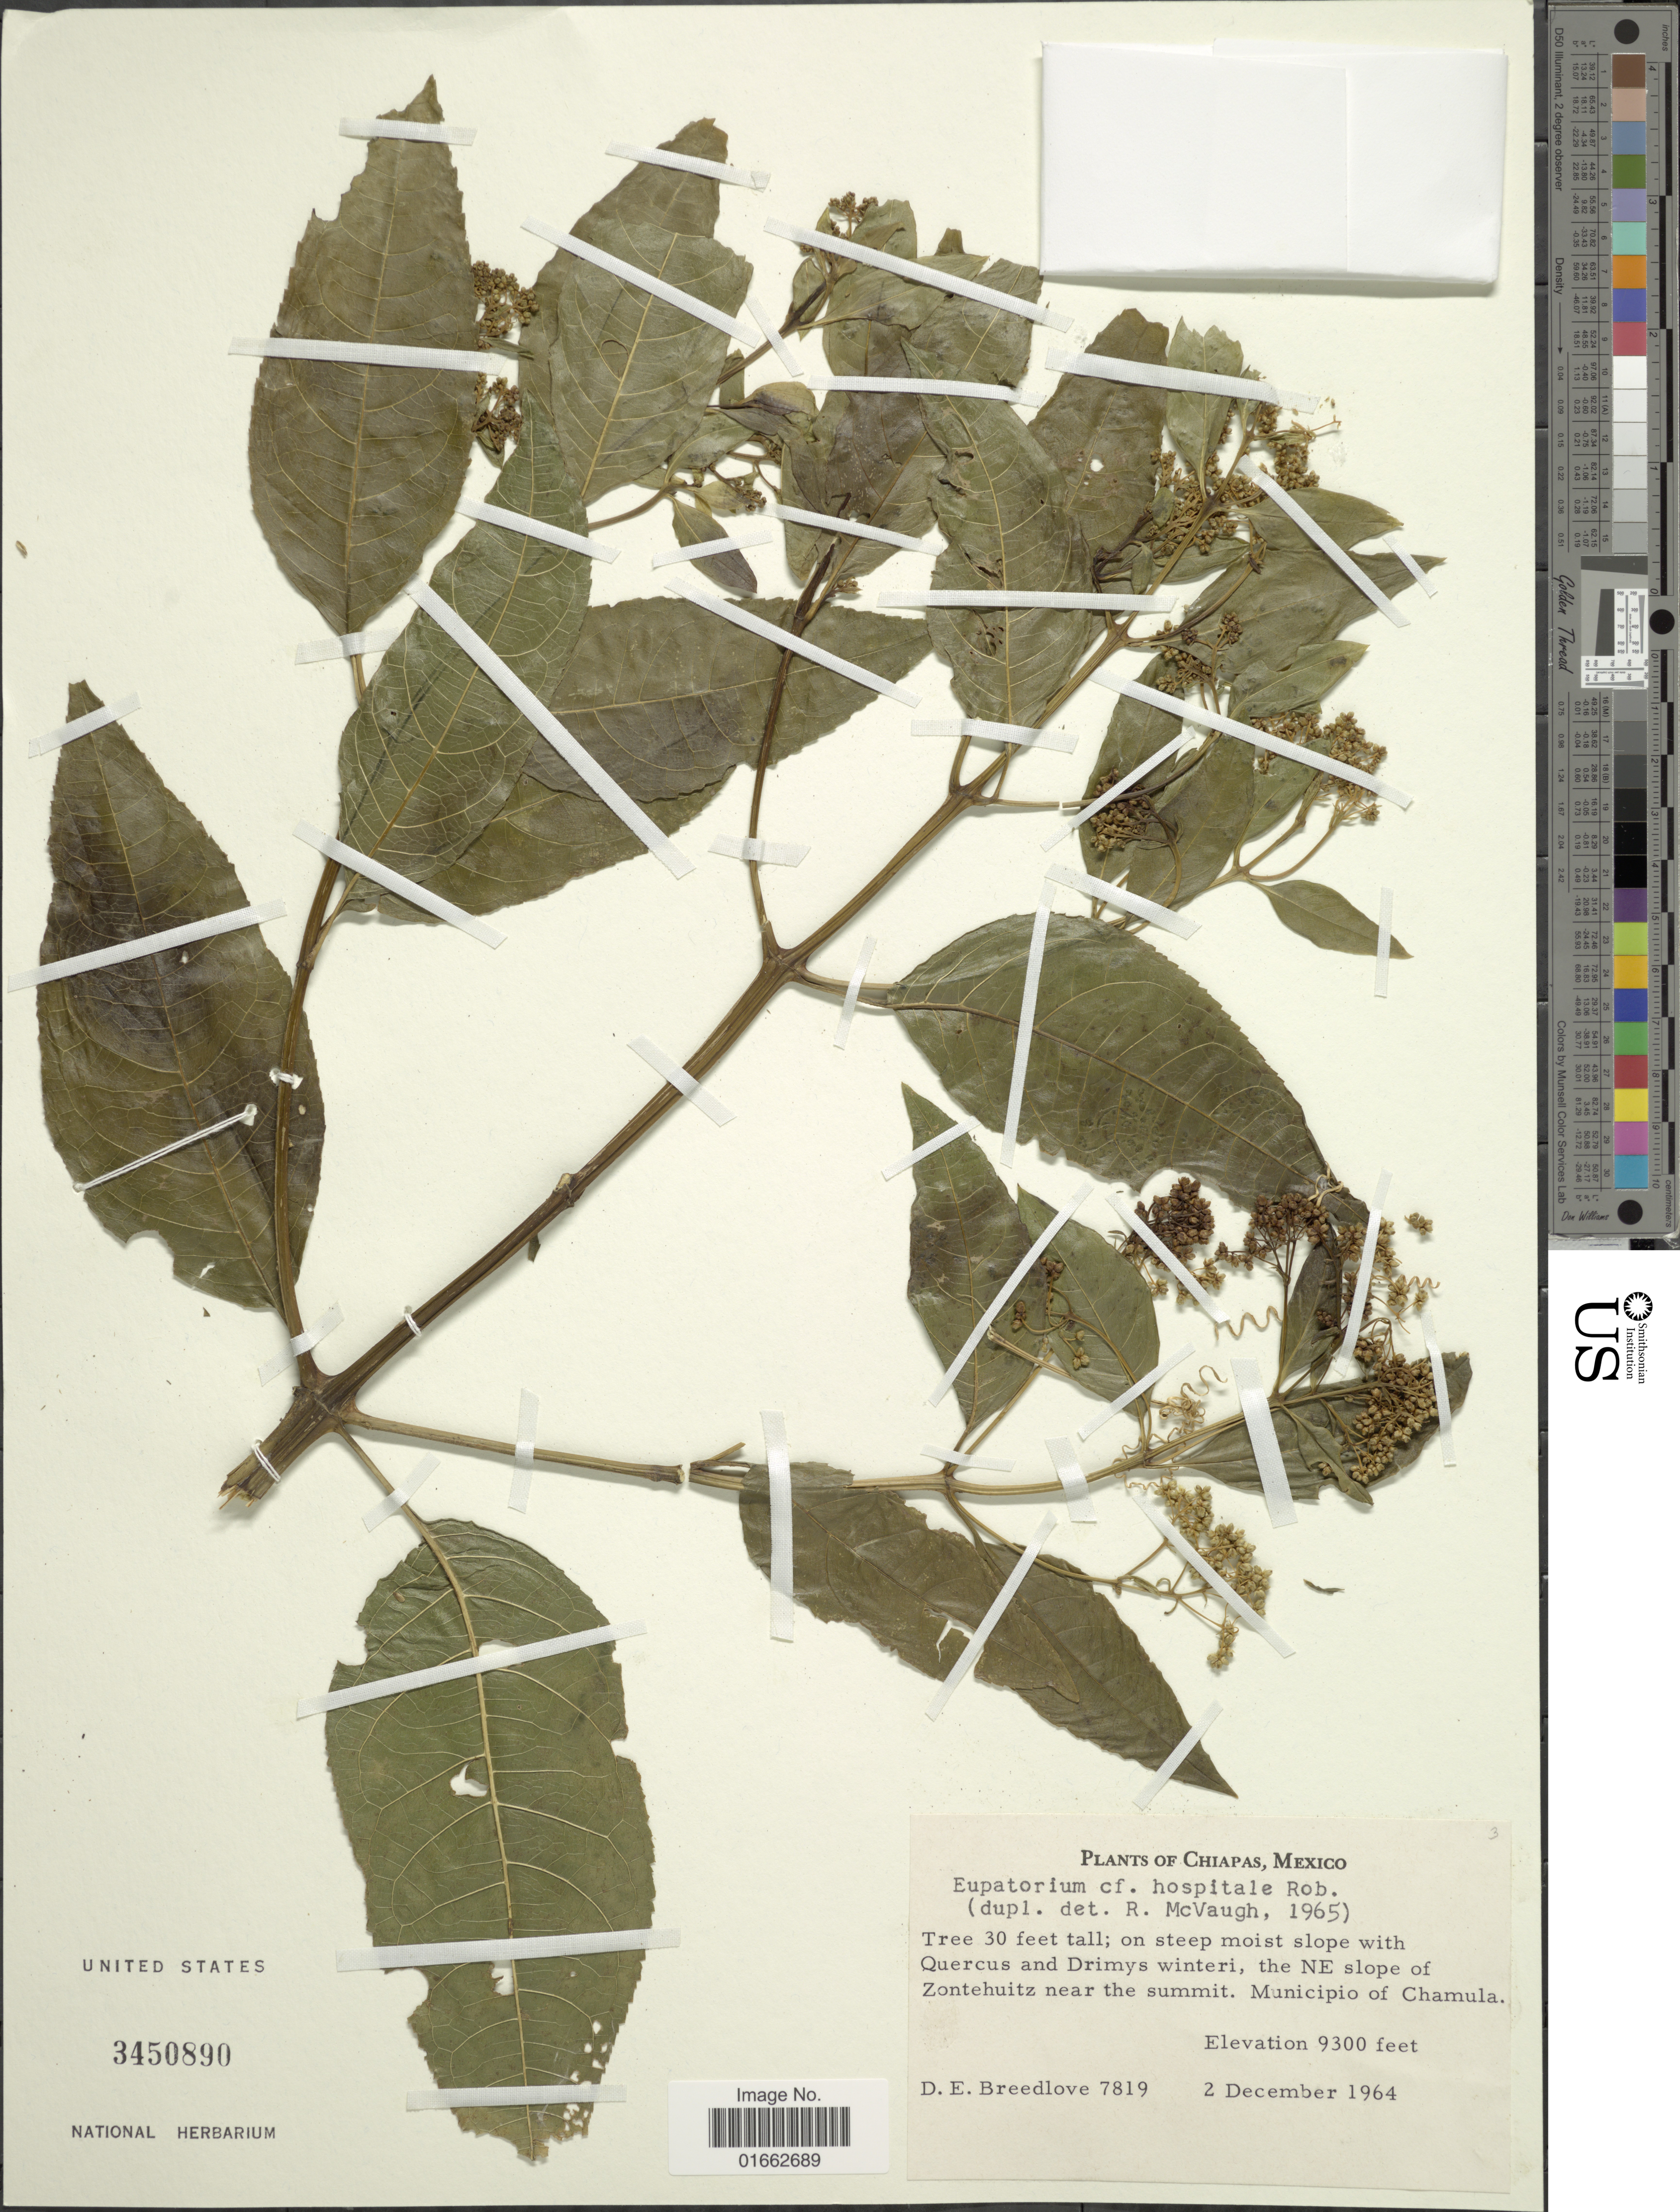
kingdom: Plantae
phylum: Tracheophyta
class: Magnoliopsida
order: Asterales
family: Asteraceae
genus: Critonia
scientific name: Critonia breedlovei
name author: R.M. King & H. Rob.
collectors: D. E. Breedlove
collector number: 7819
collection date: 1964-12-02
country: Mexico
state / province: Chiapas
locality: The NE slope of Zontehuitz near the summit. Municipio of Chamula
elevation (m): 2835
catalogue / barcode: US 3450890